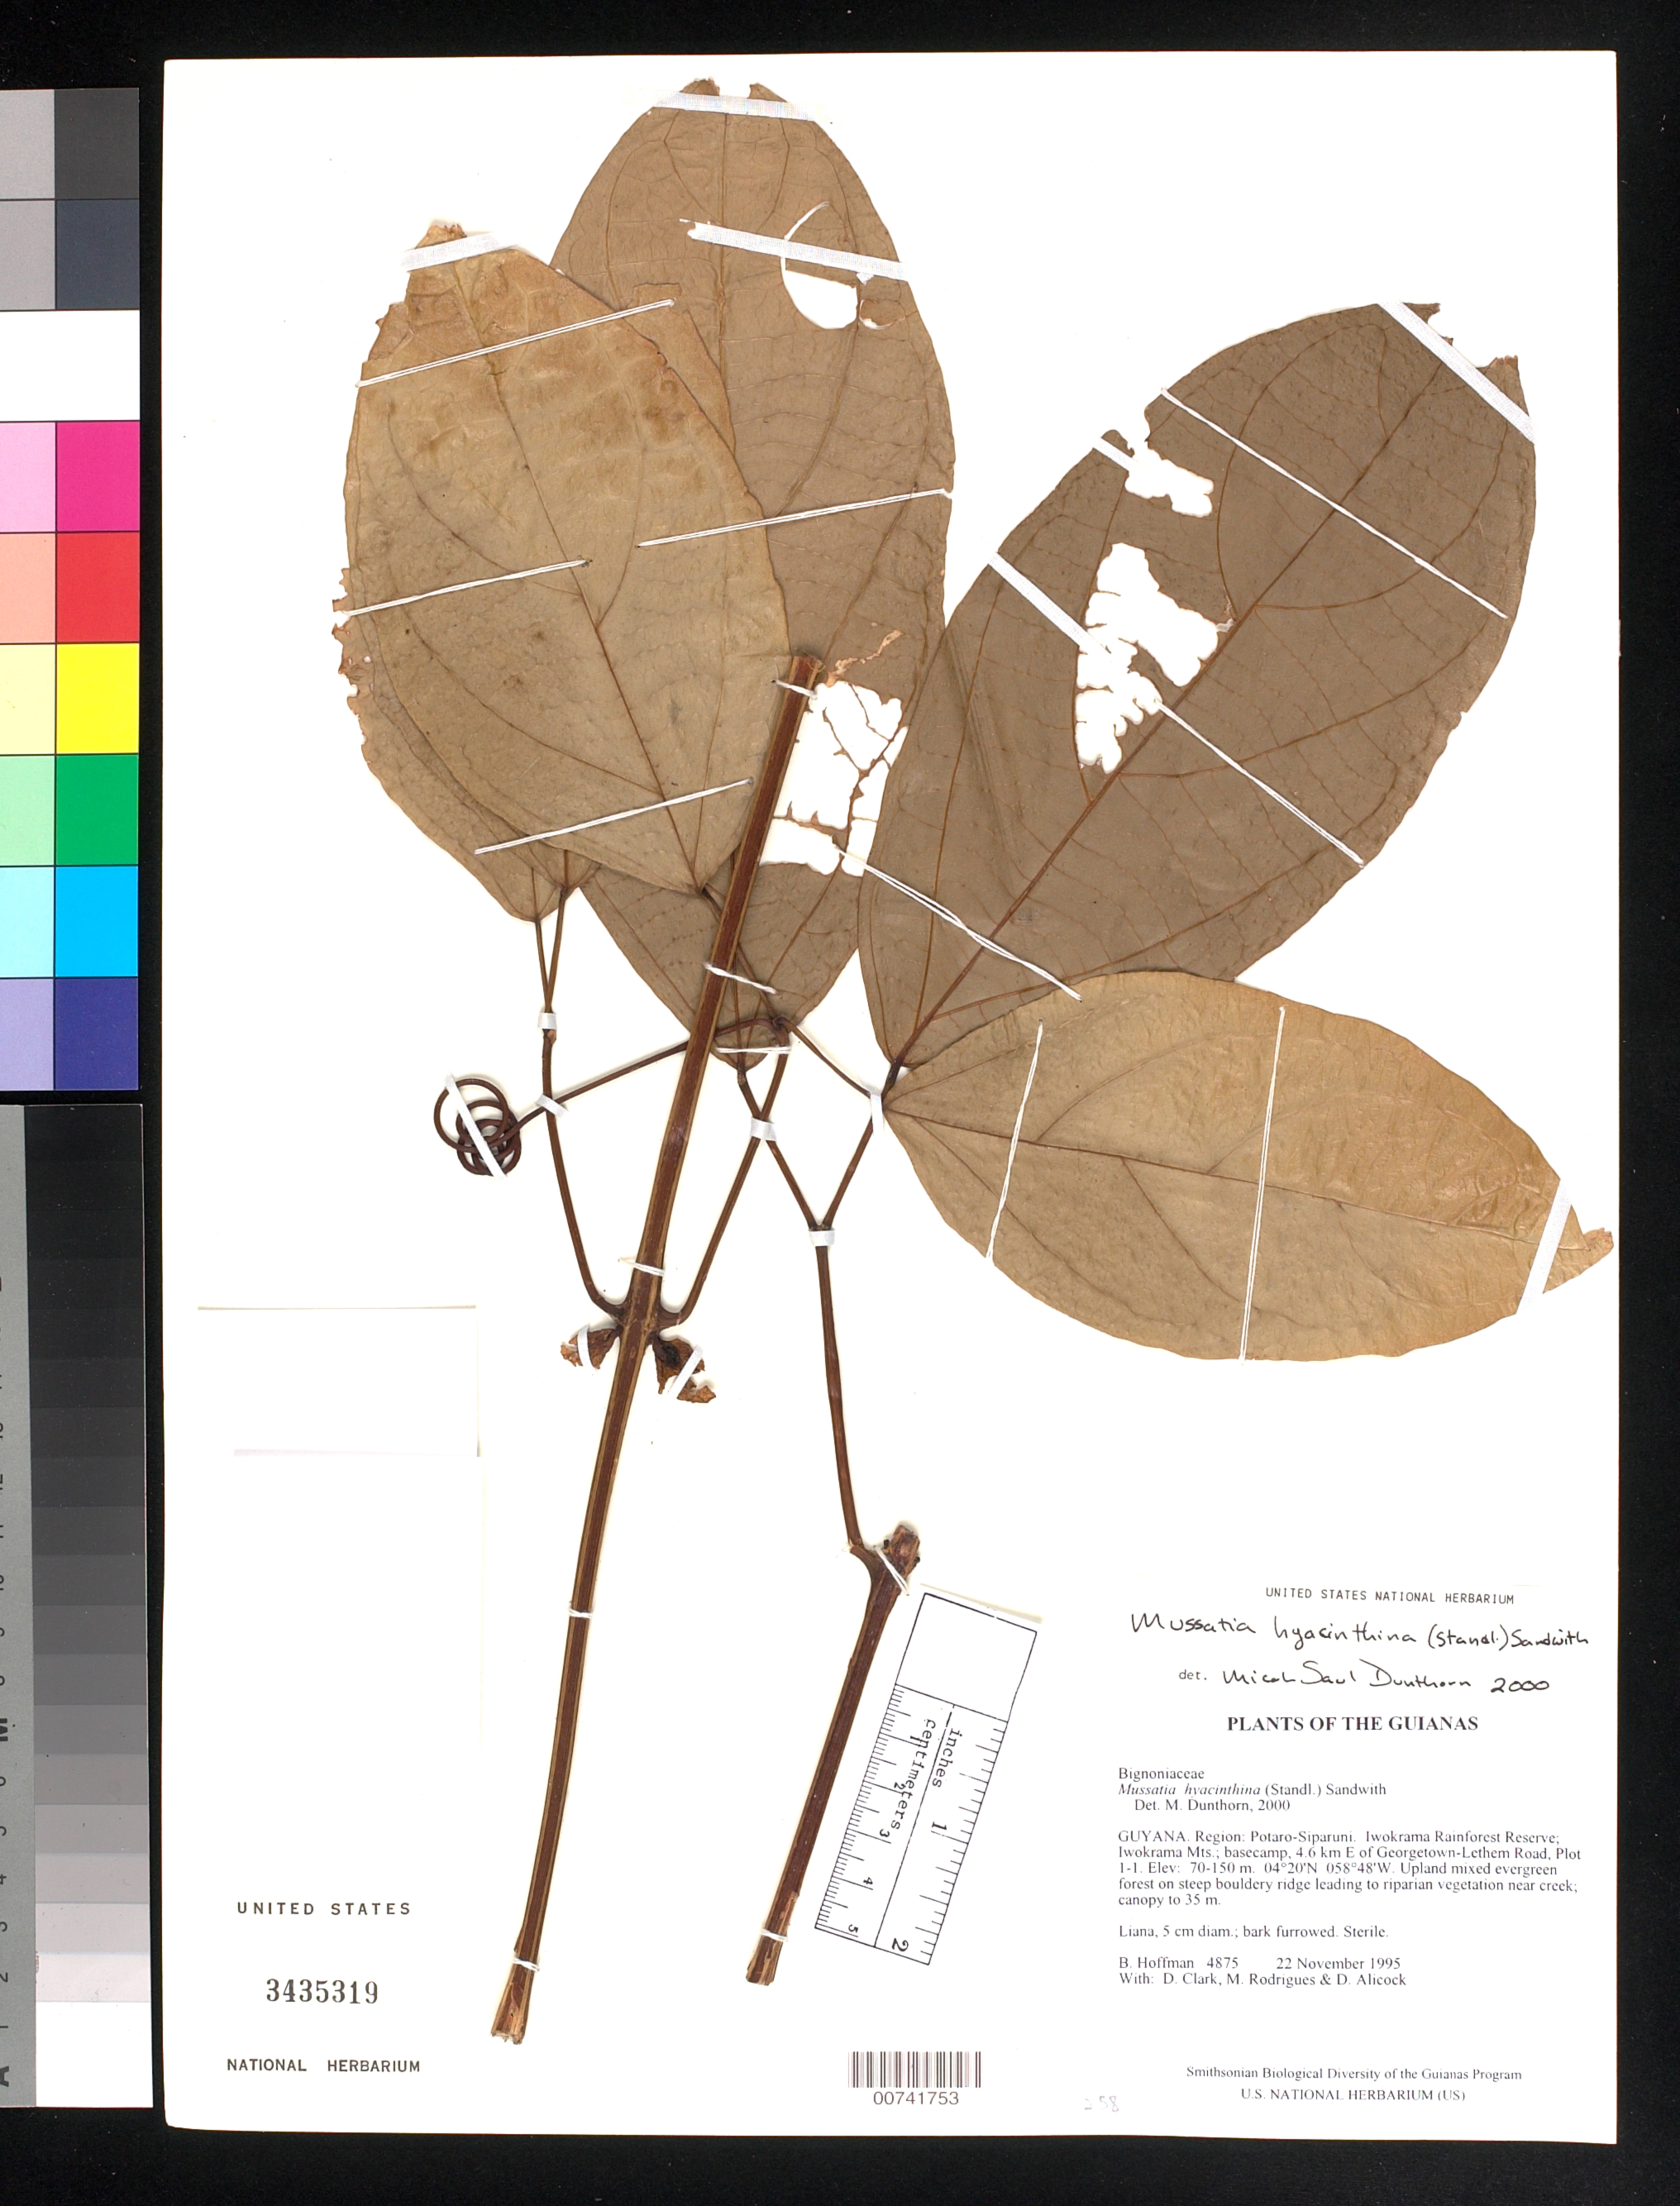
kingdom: Plantae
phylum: Tracheophyta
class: Magnoliopsida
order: Lamiales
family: Bignoniaceae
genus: Bignonia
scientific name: Bignonia hyacinthina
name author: (Standl.) L.G. Lohmann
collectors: B. Hoffman, H. D. Clarke, M. Rodrigues & D. Allicock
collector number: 4875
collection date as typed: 22 November 1995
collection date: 1995-11-22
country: Guyana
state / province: Potaro-Siparuni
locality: Iwokrama Rainforest Reserve; Iwokrama Mts.; basecamp at end of 4.6 km cut line E of Georgetown-Lethem Road, Iwokrama Plot 1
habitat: Upland mixed evergreen forest on steep bouldery ridge leading to riparian vegetation near creek; canopy to 35 m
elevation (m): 70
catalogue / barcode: US 3435319